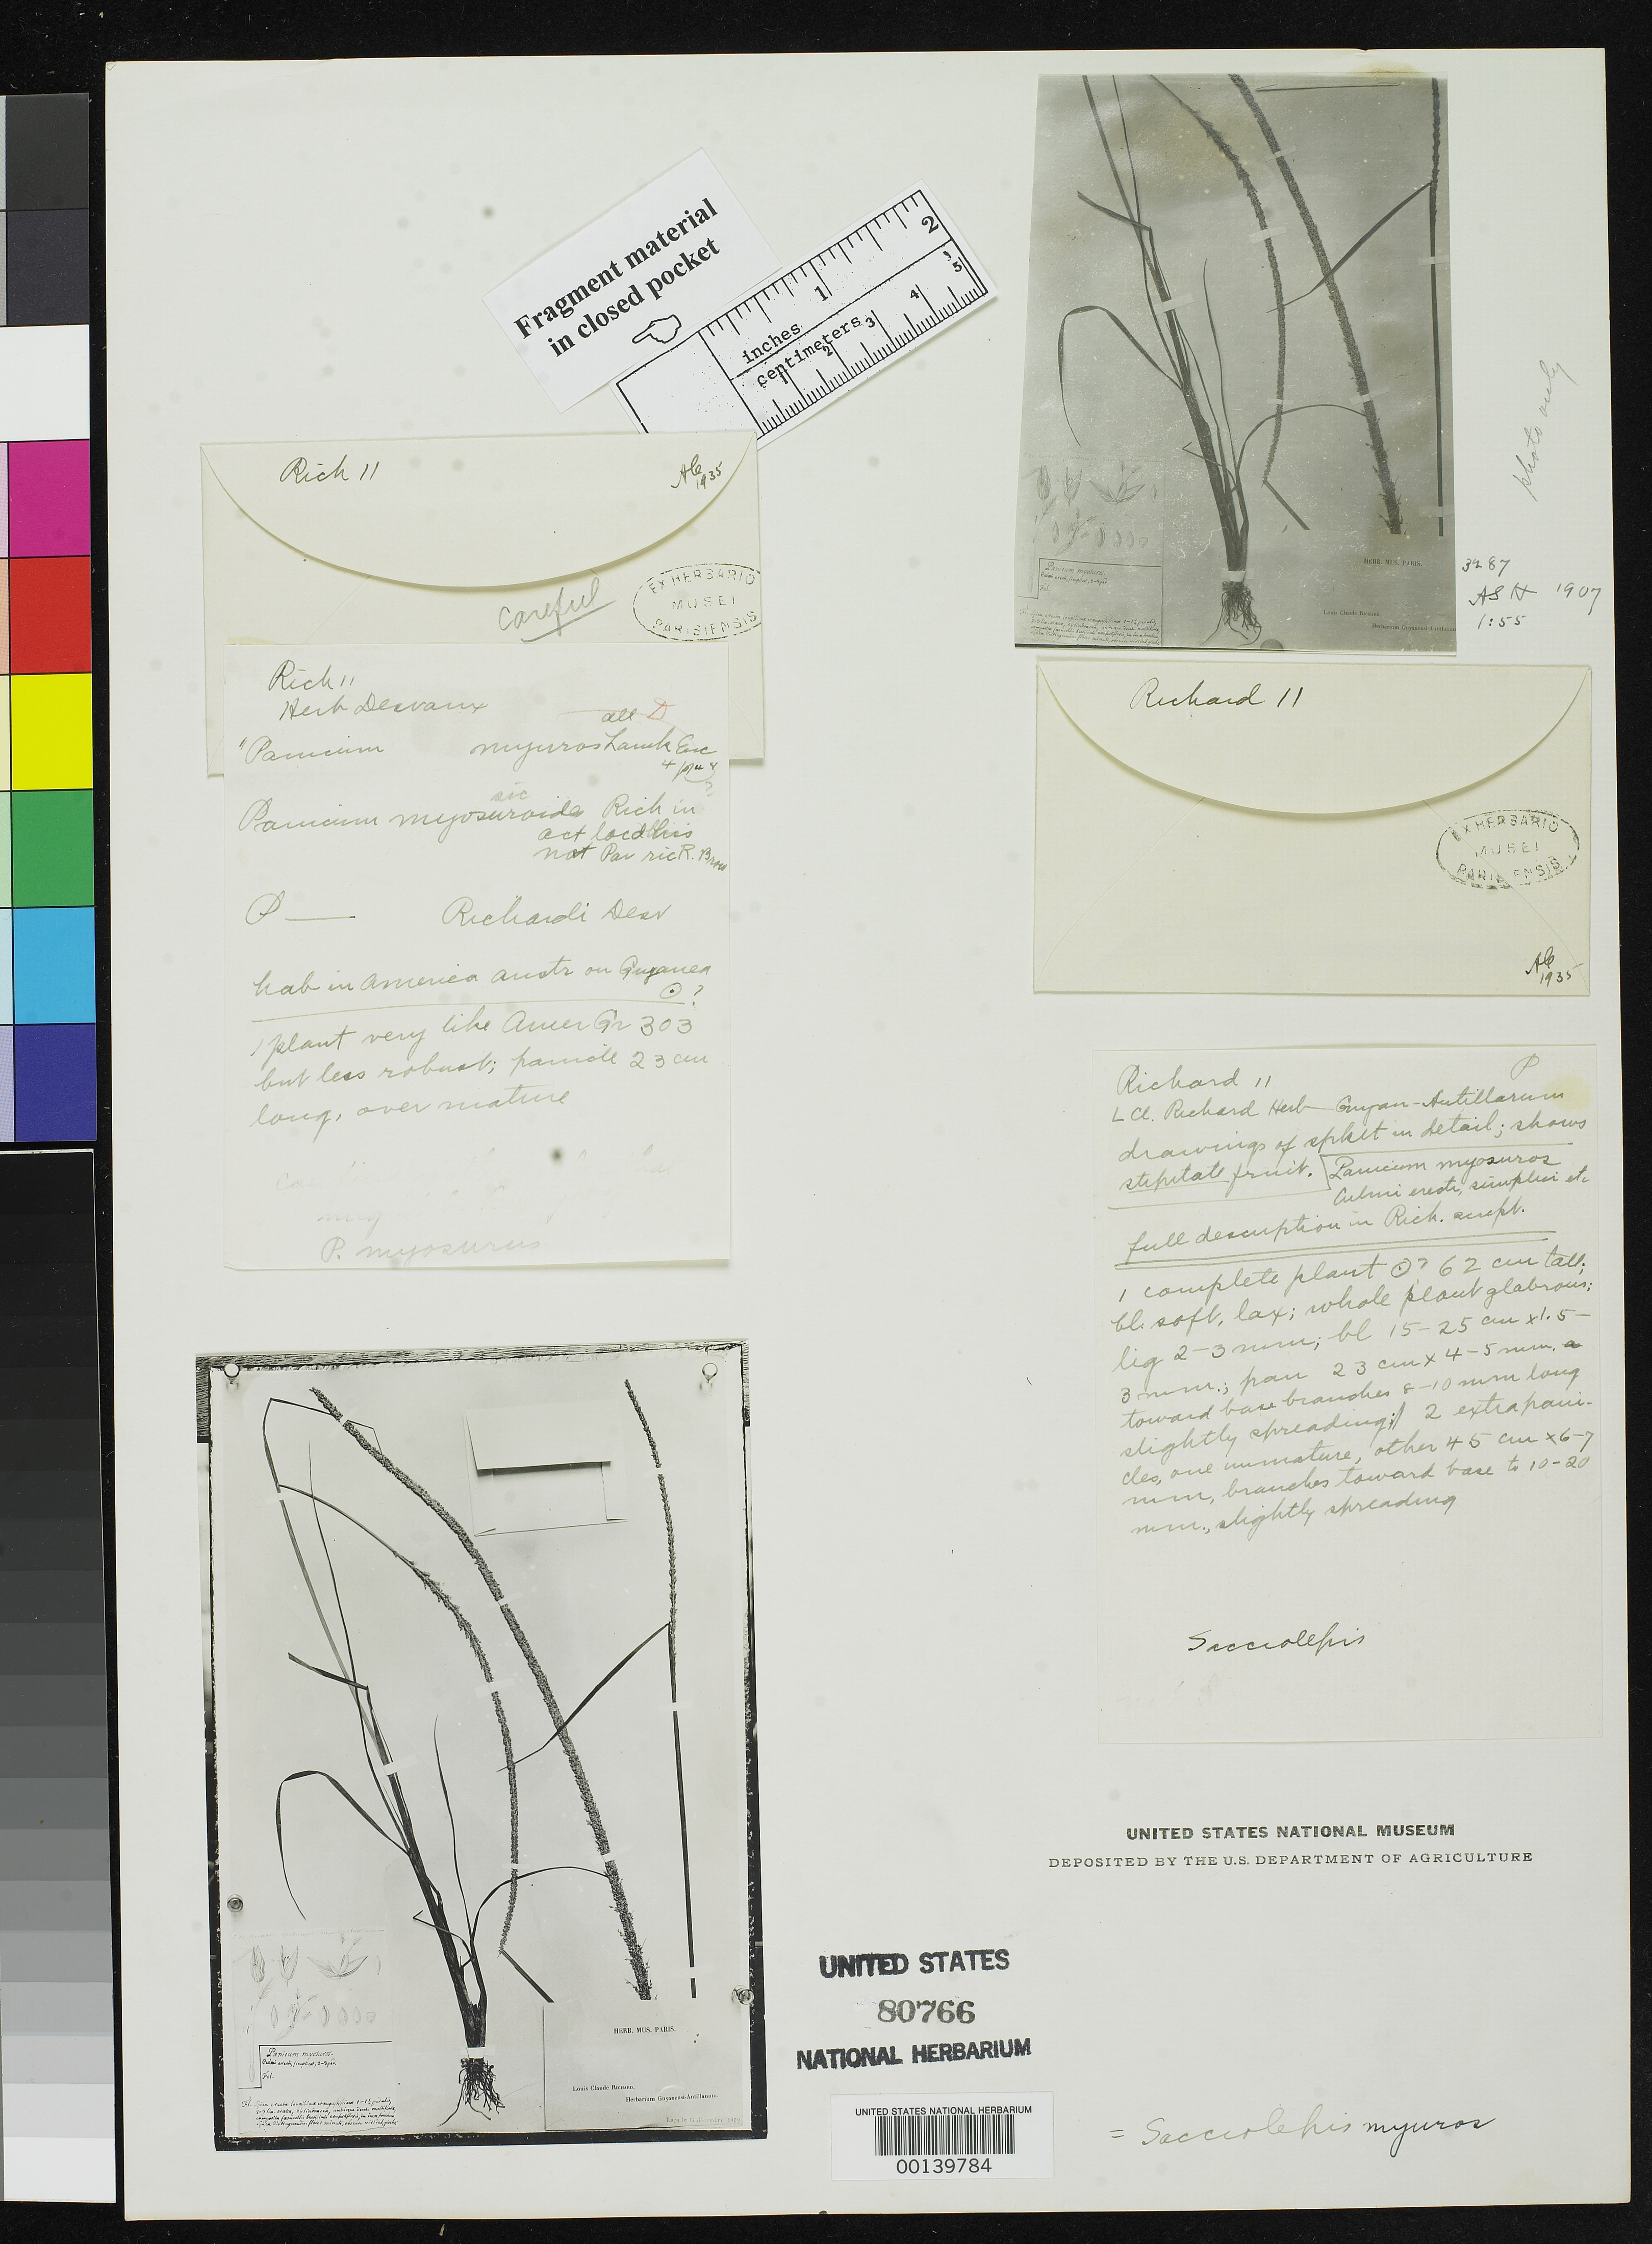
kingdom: Plantae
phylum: Tracheophyta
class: Liliopsida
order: Poales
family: Poaceae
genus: Panicum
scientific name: Panicum multibrachiatum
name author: Hochst. ex Steud.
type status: Type Fragment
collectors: D. Le Blond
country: French Guiana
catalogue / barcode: US 80766